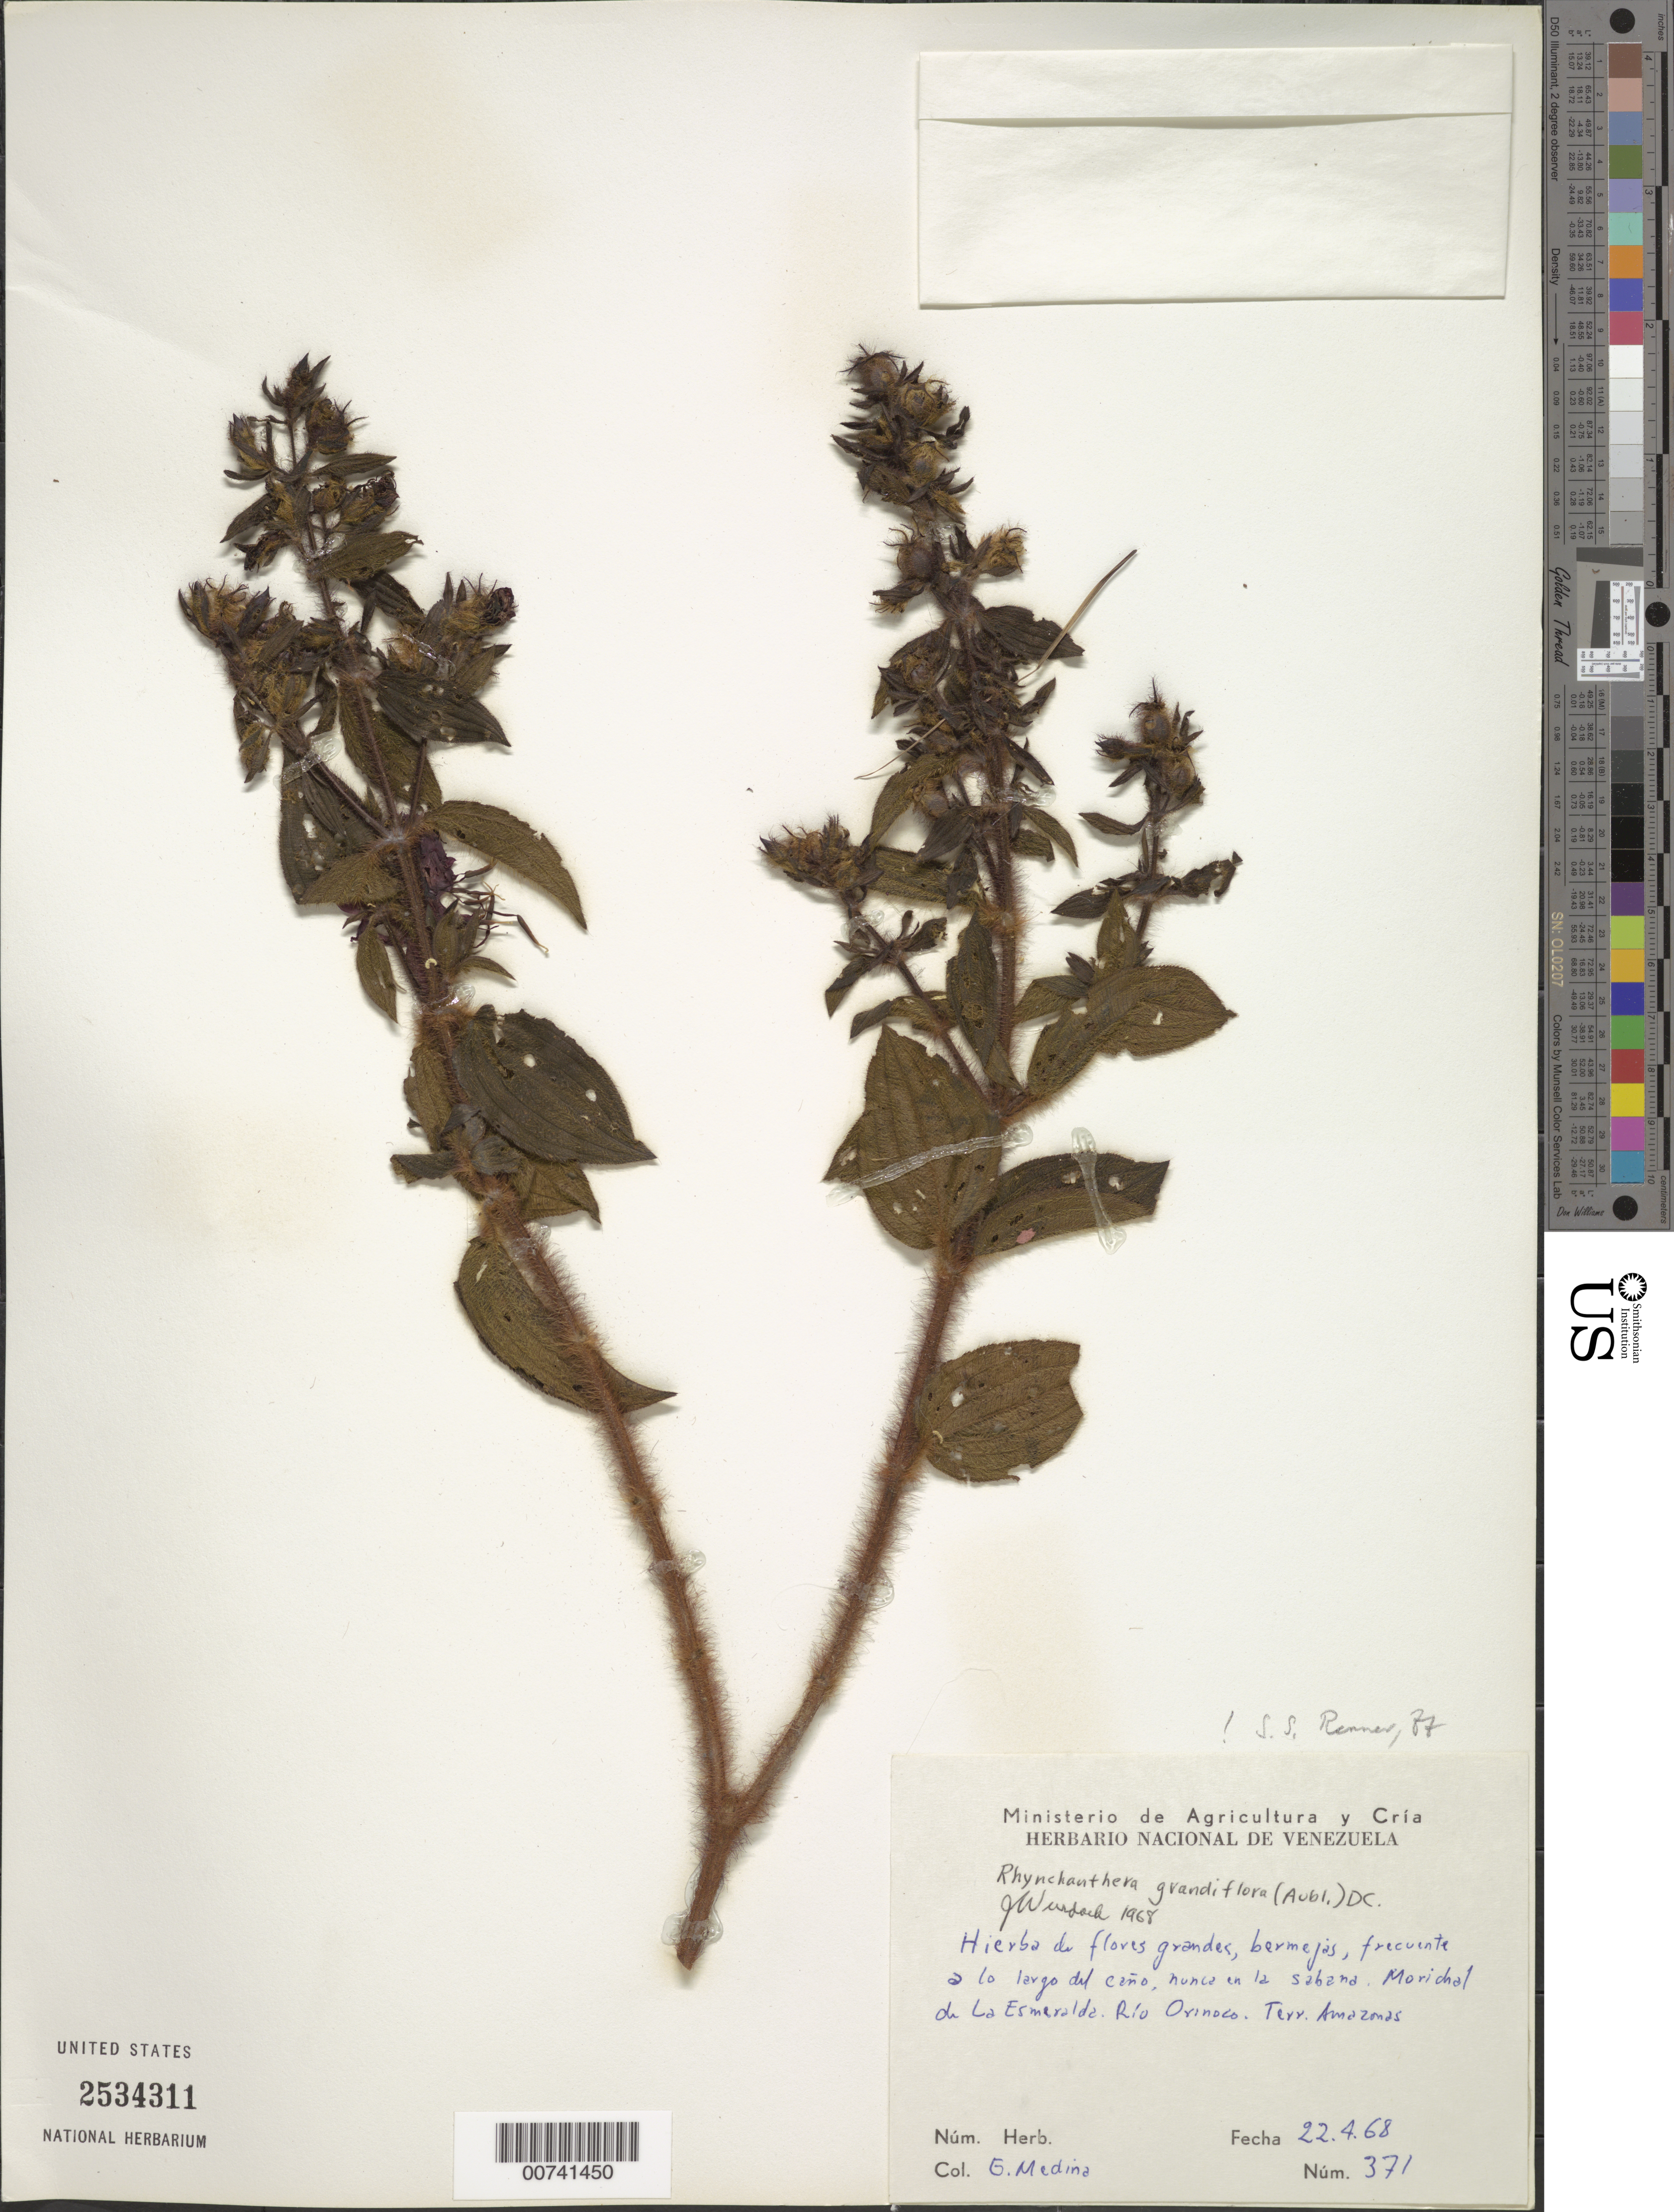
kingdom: Plantae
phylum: Tracheophyta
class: Magnoliopsida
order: Myrtales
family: Melastomataceae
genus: Rhynchanthera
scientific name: Rhynchanthera grandiflora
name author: (Aubl.) DC.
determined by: Renner, S. S.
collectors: E. Medina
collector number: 371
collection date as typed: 22-Apr-68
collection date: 1968-04-22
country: Venezuela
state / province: Amazonas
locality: Río Orinoco, La Esmeralda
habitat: Along stream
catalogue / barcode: US 2534311